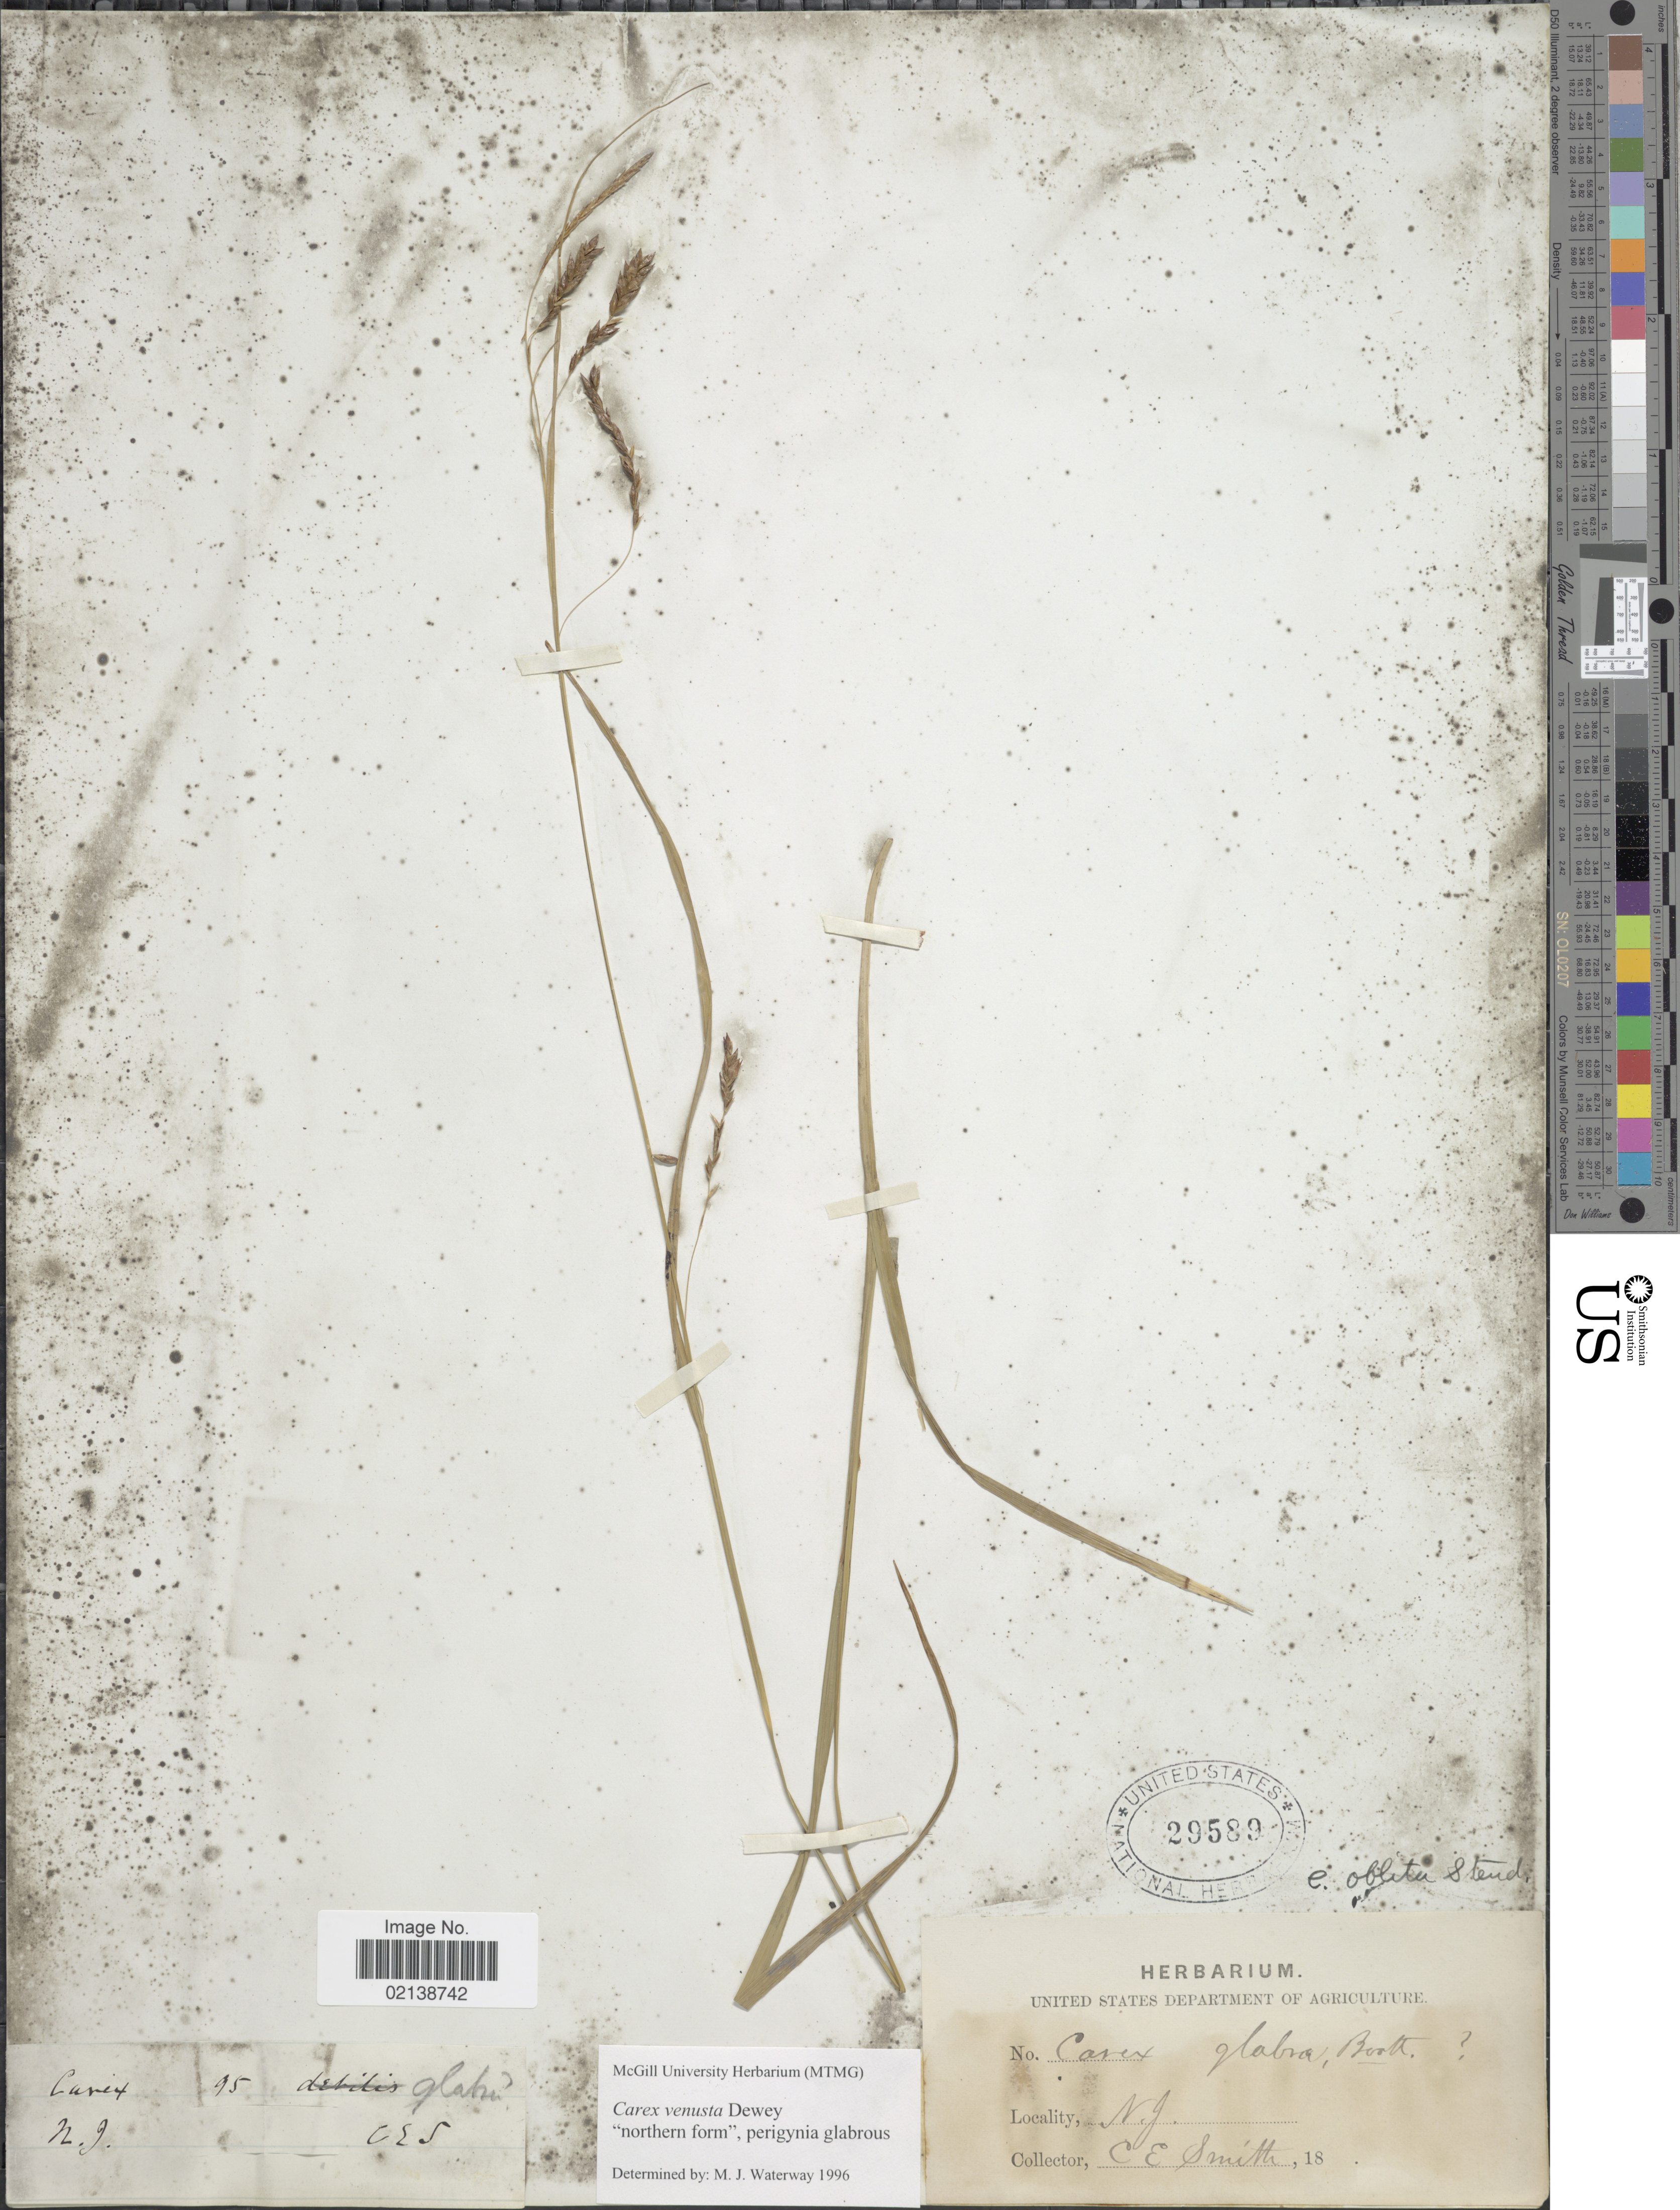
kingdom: Plantae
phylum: Tracheophyta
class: Liliopsida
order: Poales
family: Cyperaceae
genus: Carex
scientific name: Carex venusta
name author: Dewey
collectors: C. E. Smith Jr.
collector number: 95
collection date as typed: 18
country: United States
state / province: New Jersey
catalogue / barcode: US 29589